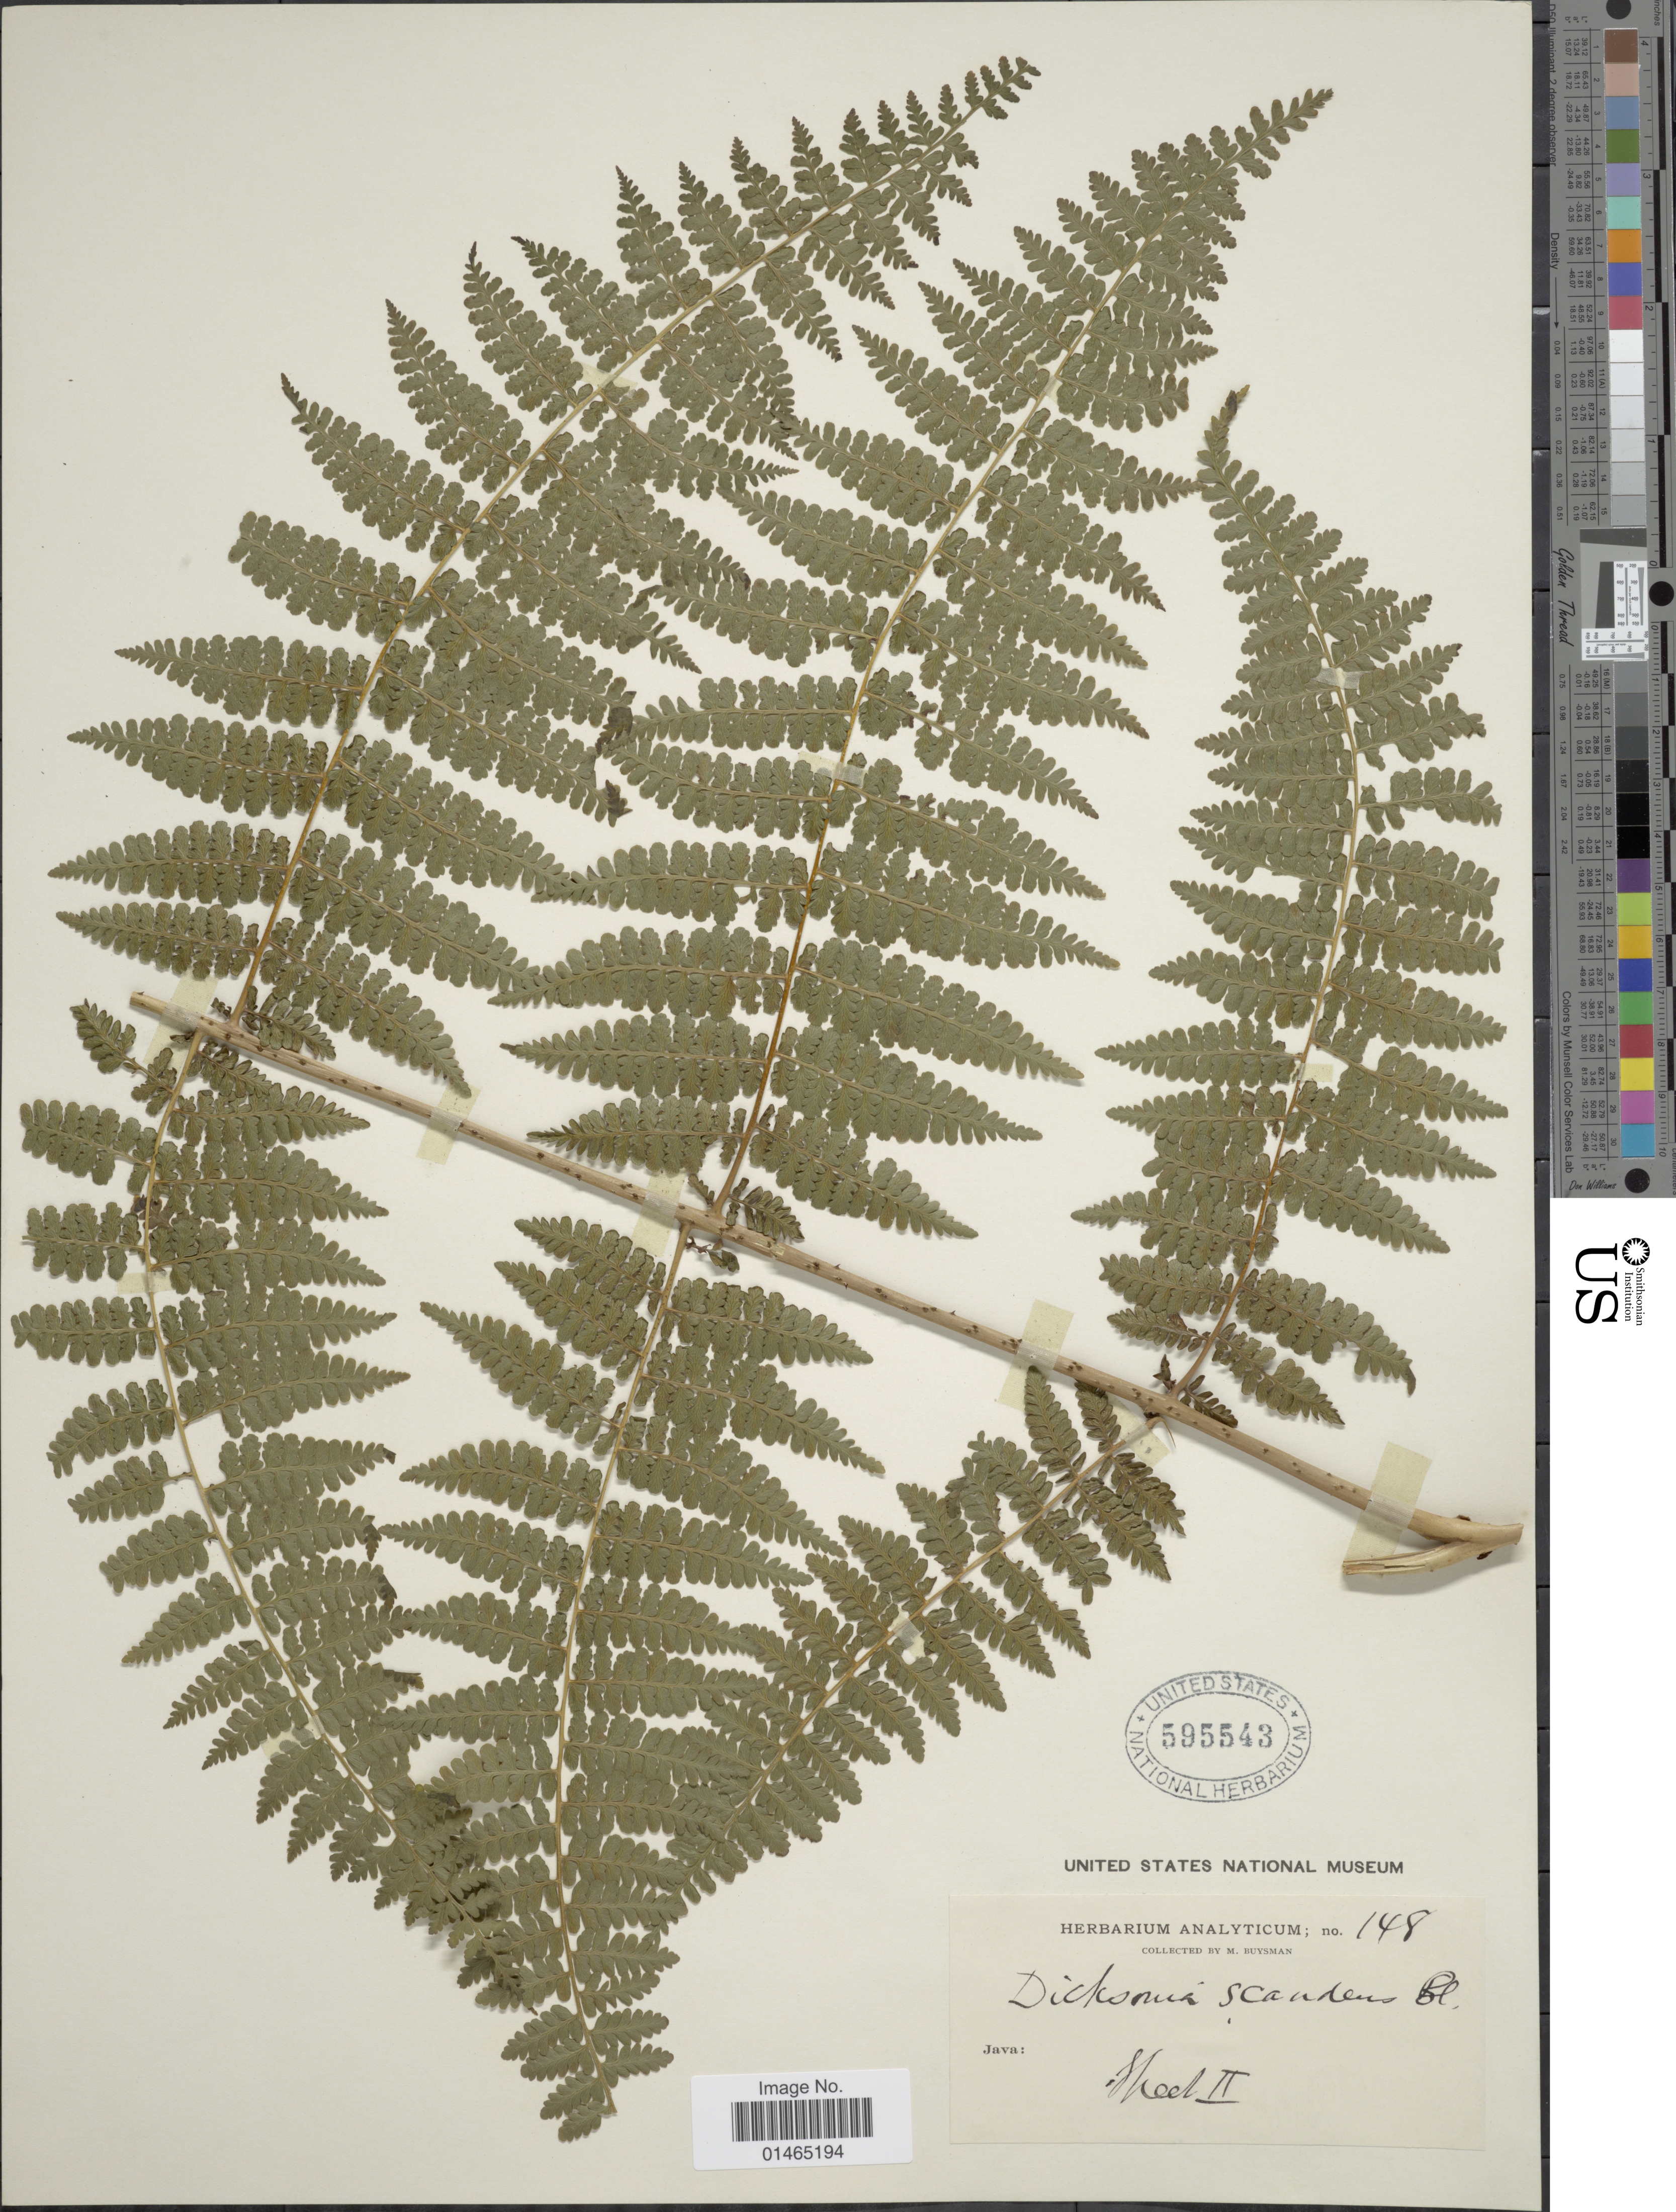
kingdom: Plantae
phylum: Tracheophyta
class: Polypodiopsida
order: Polypodiales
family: Dennstaedtiaceae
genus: Dennstaedtia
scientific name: Dennstaedtia scandens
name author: (Blume) S. Moore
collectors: M. Buysman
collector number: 148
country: Indonesia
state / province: Java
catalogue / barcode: US 595543